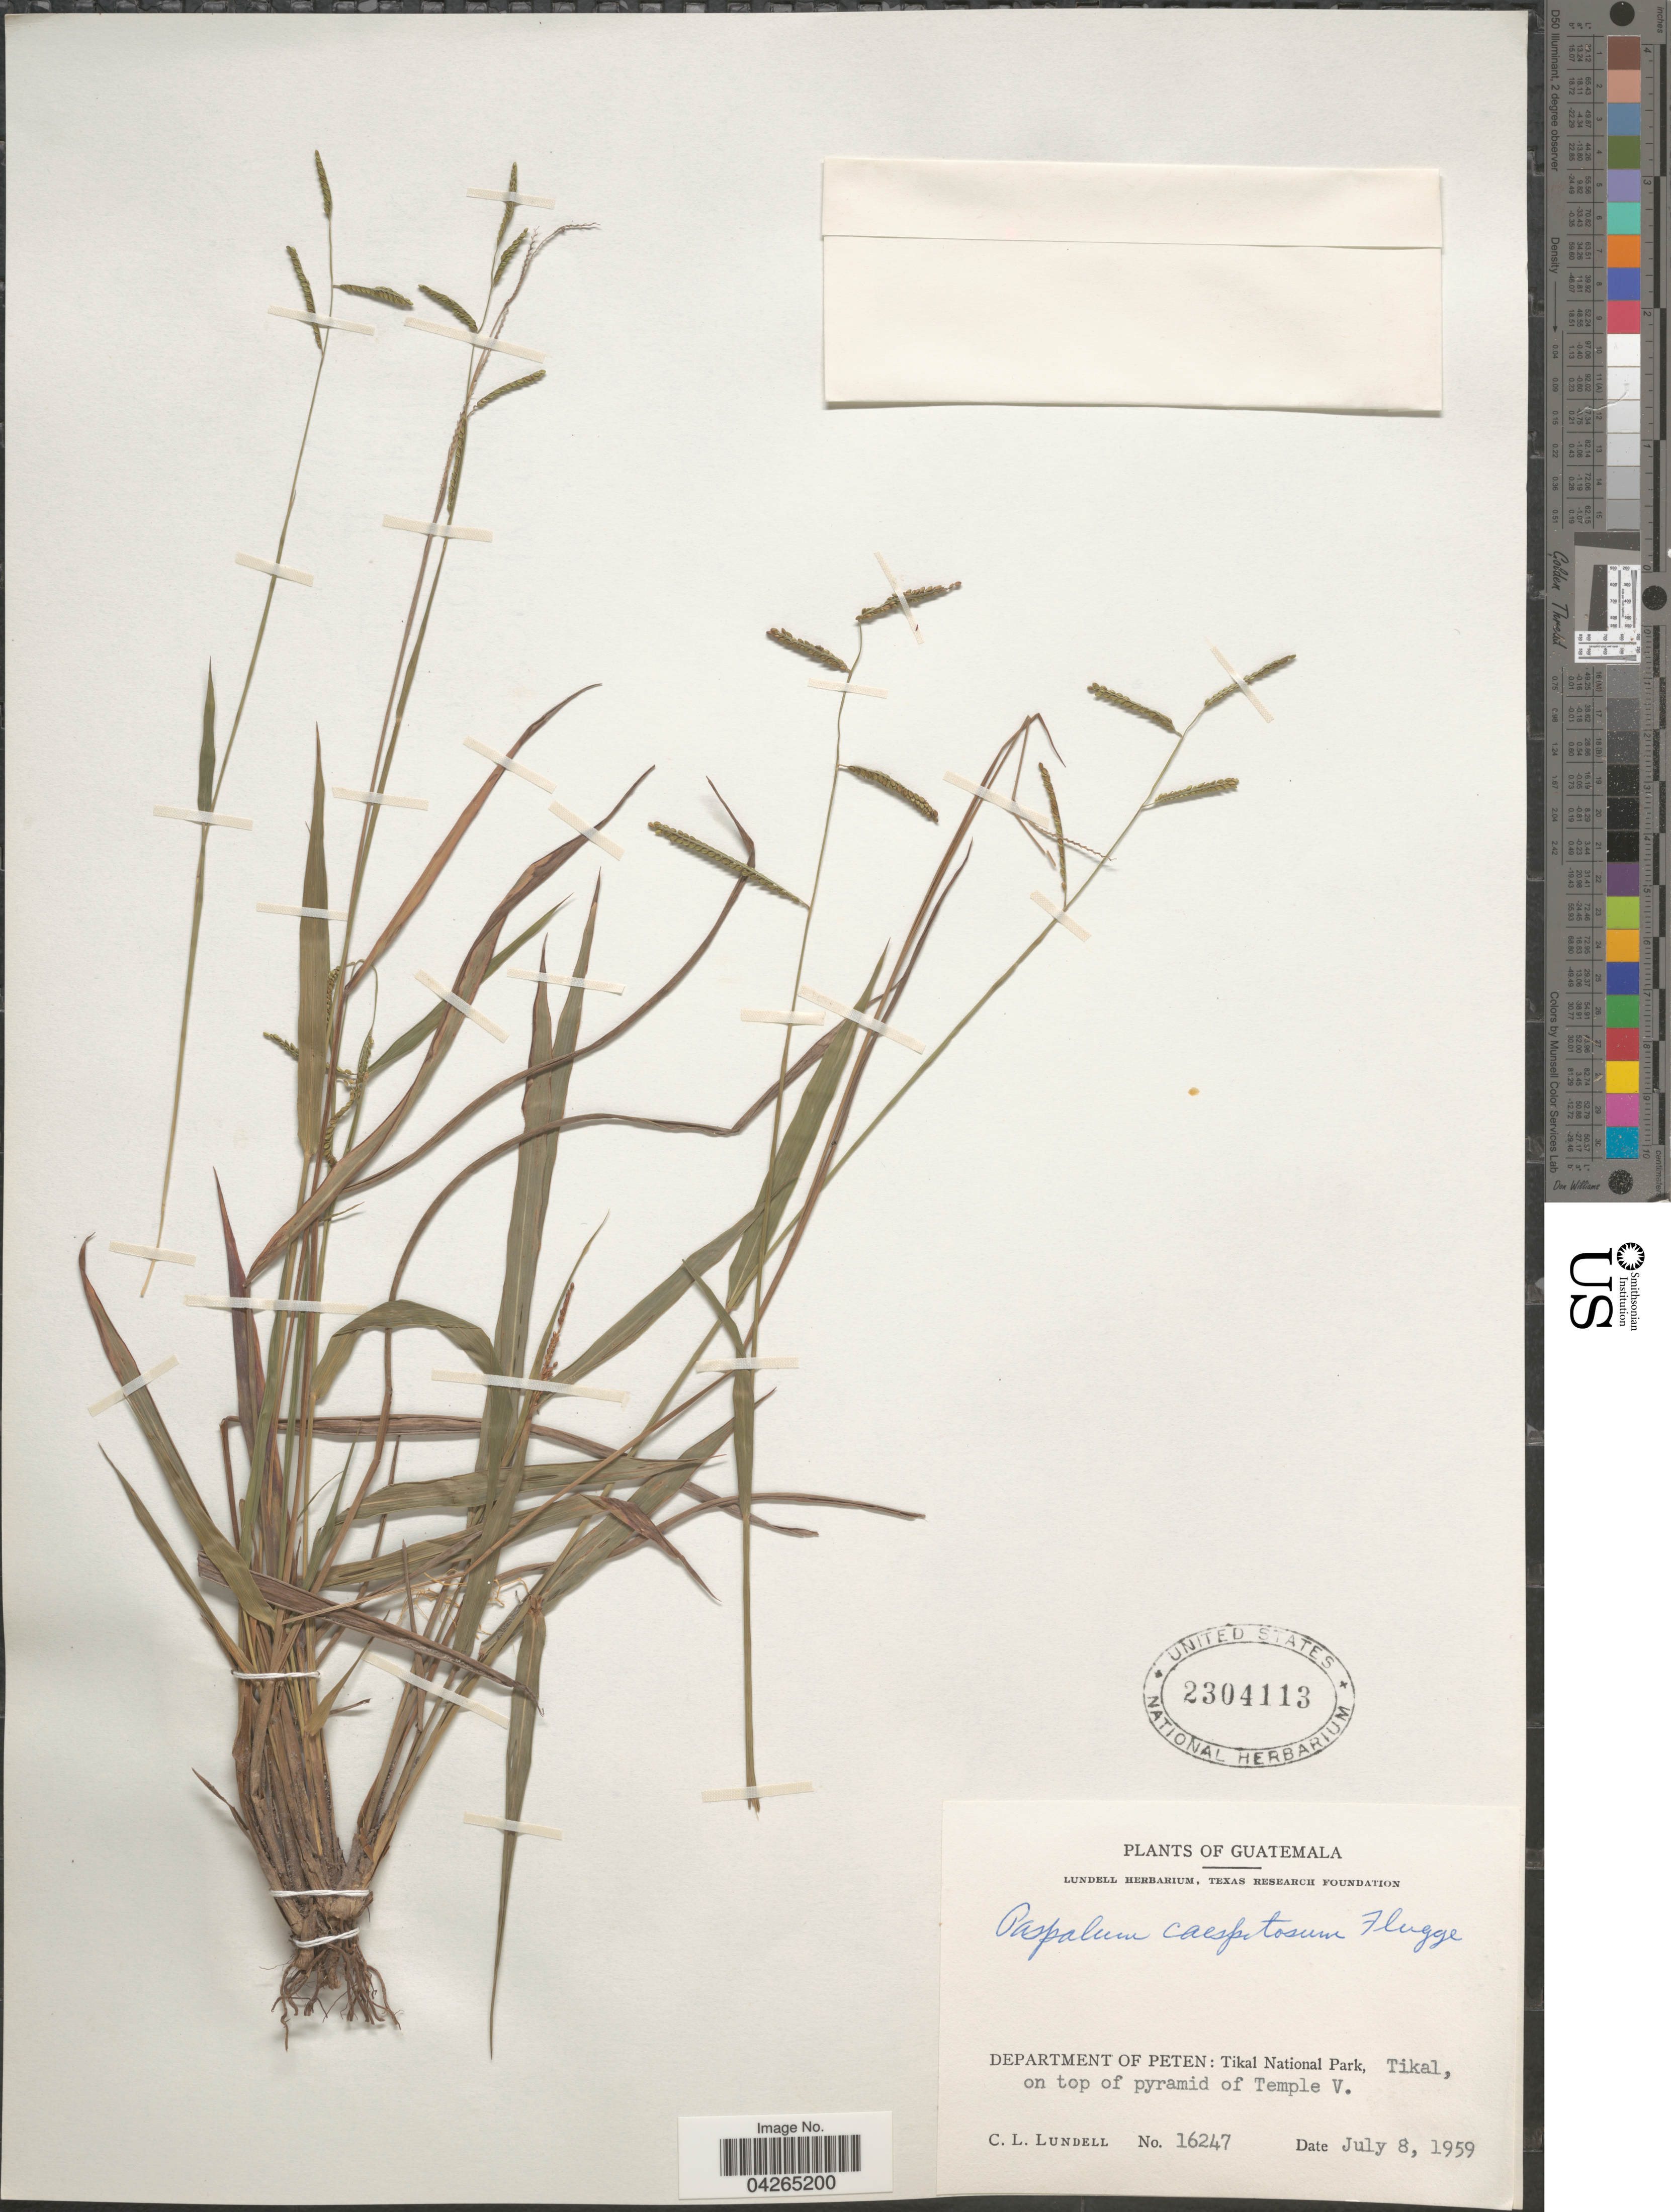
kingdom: Plantae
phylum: Tracheophyta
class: Liliopsida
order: Poales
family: Poaceae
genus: Paspalum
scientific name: Paspalum caespitosum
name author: Flüggé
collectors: C. L. Lundell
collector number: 16247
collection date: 1959-07-08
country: Guatemala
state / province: El Peten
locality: Department of Peten: Tikal National Park, Tikal, on top of pyramid of Temple V.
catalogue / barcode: US 2304113